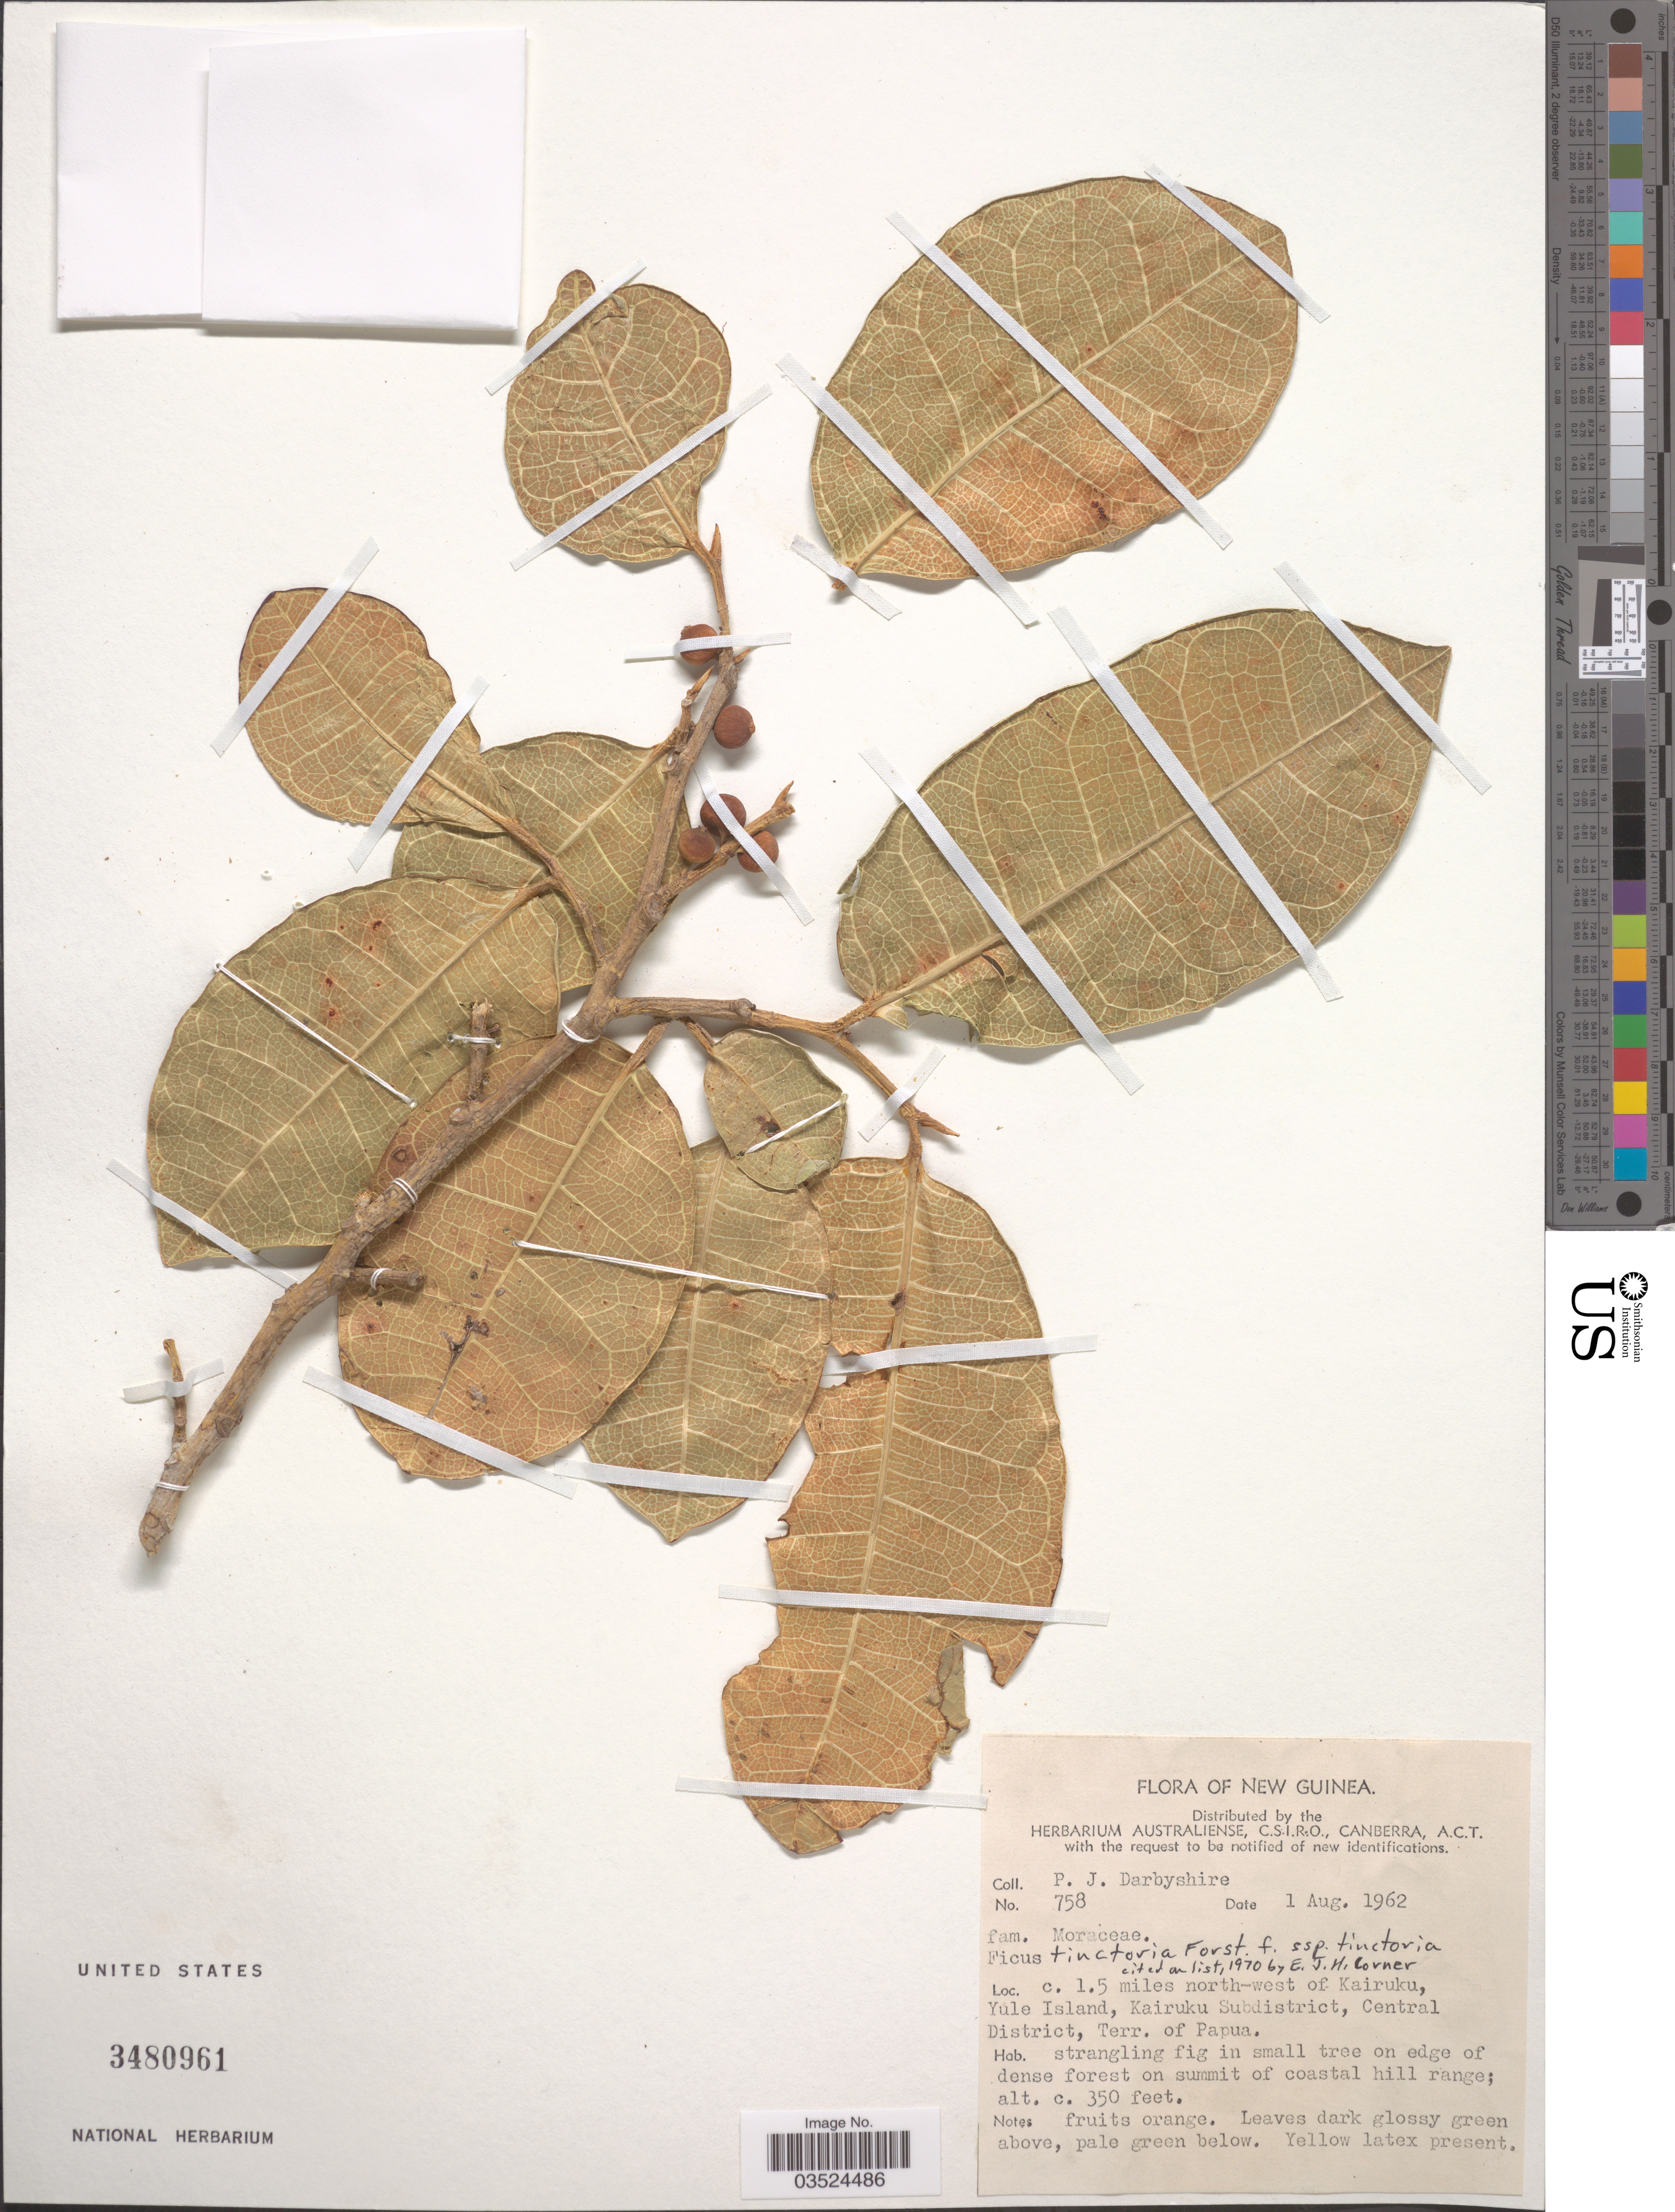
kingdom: Plantae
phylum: Tracheophyta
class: Magnoliopsida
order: Rosales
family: Moraceae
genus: Ficus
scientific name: Ficus tinctoria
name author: G. Forst.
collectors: P. Darbyshire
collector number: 758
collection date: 1962-08-01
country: Papua New Guinea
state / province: Central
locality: New Guinea. C. 1.5 miles north-west of Kairuku, Yule Island, Kairuku Subdistrict, Central District, Terr. of Papua.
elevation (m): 107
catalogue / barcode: US 3480961